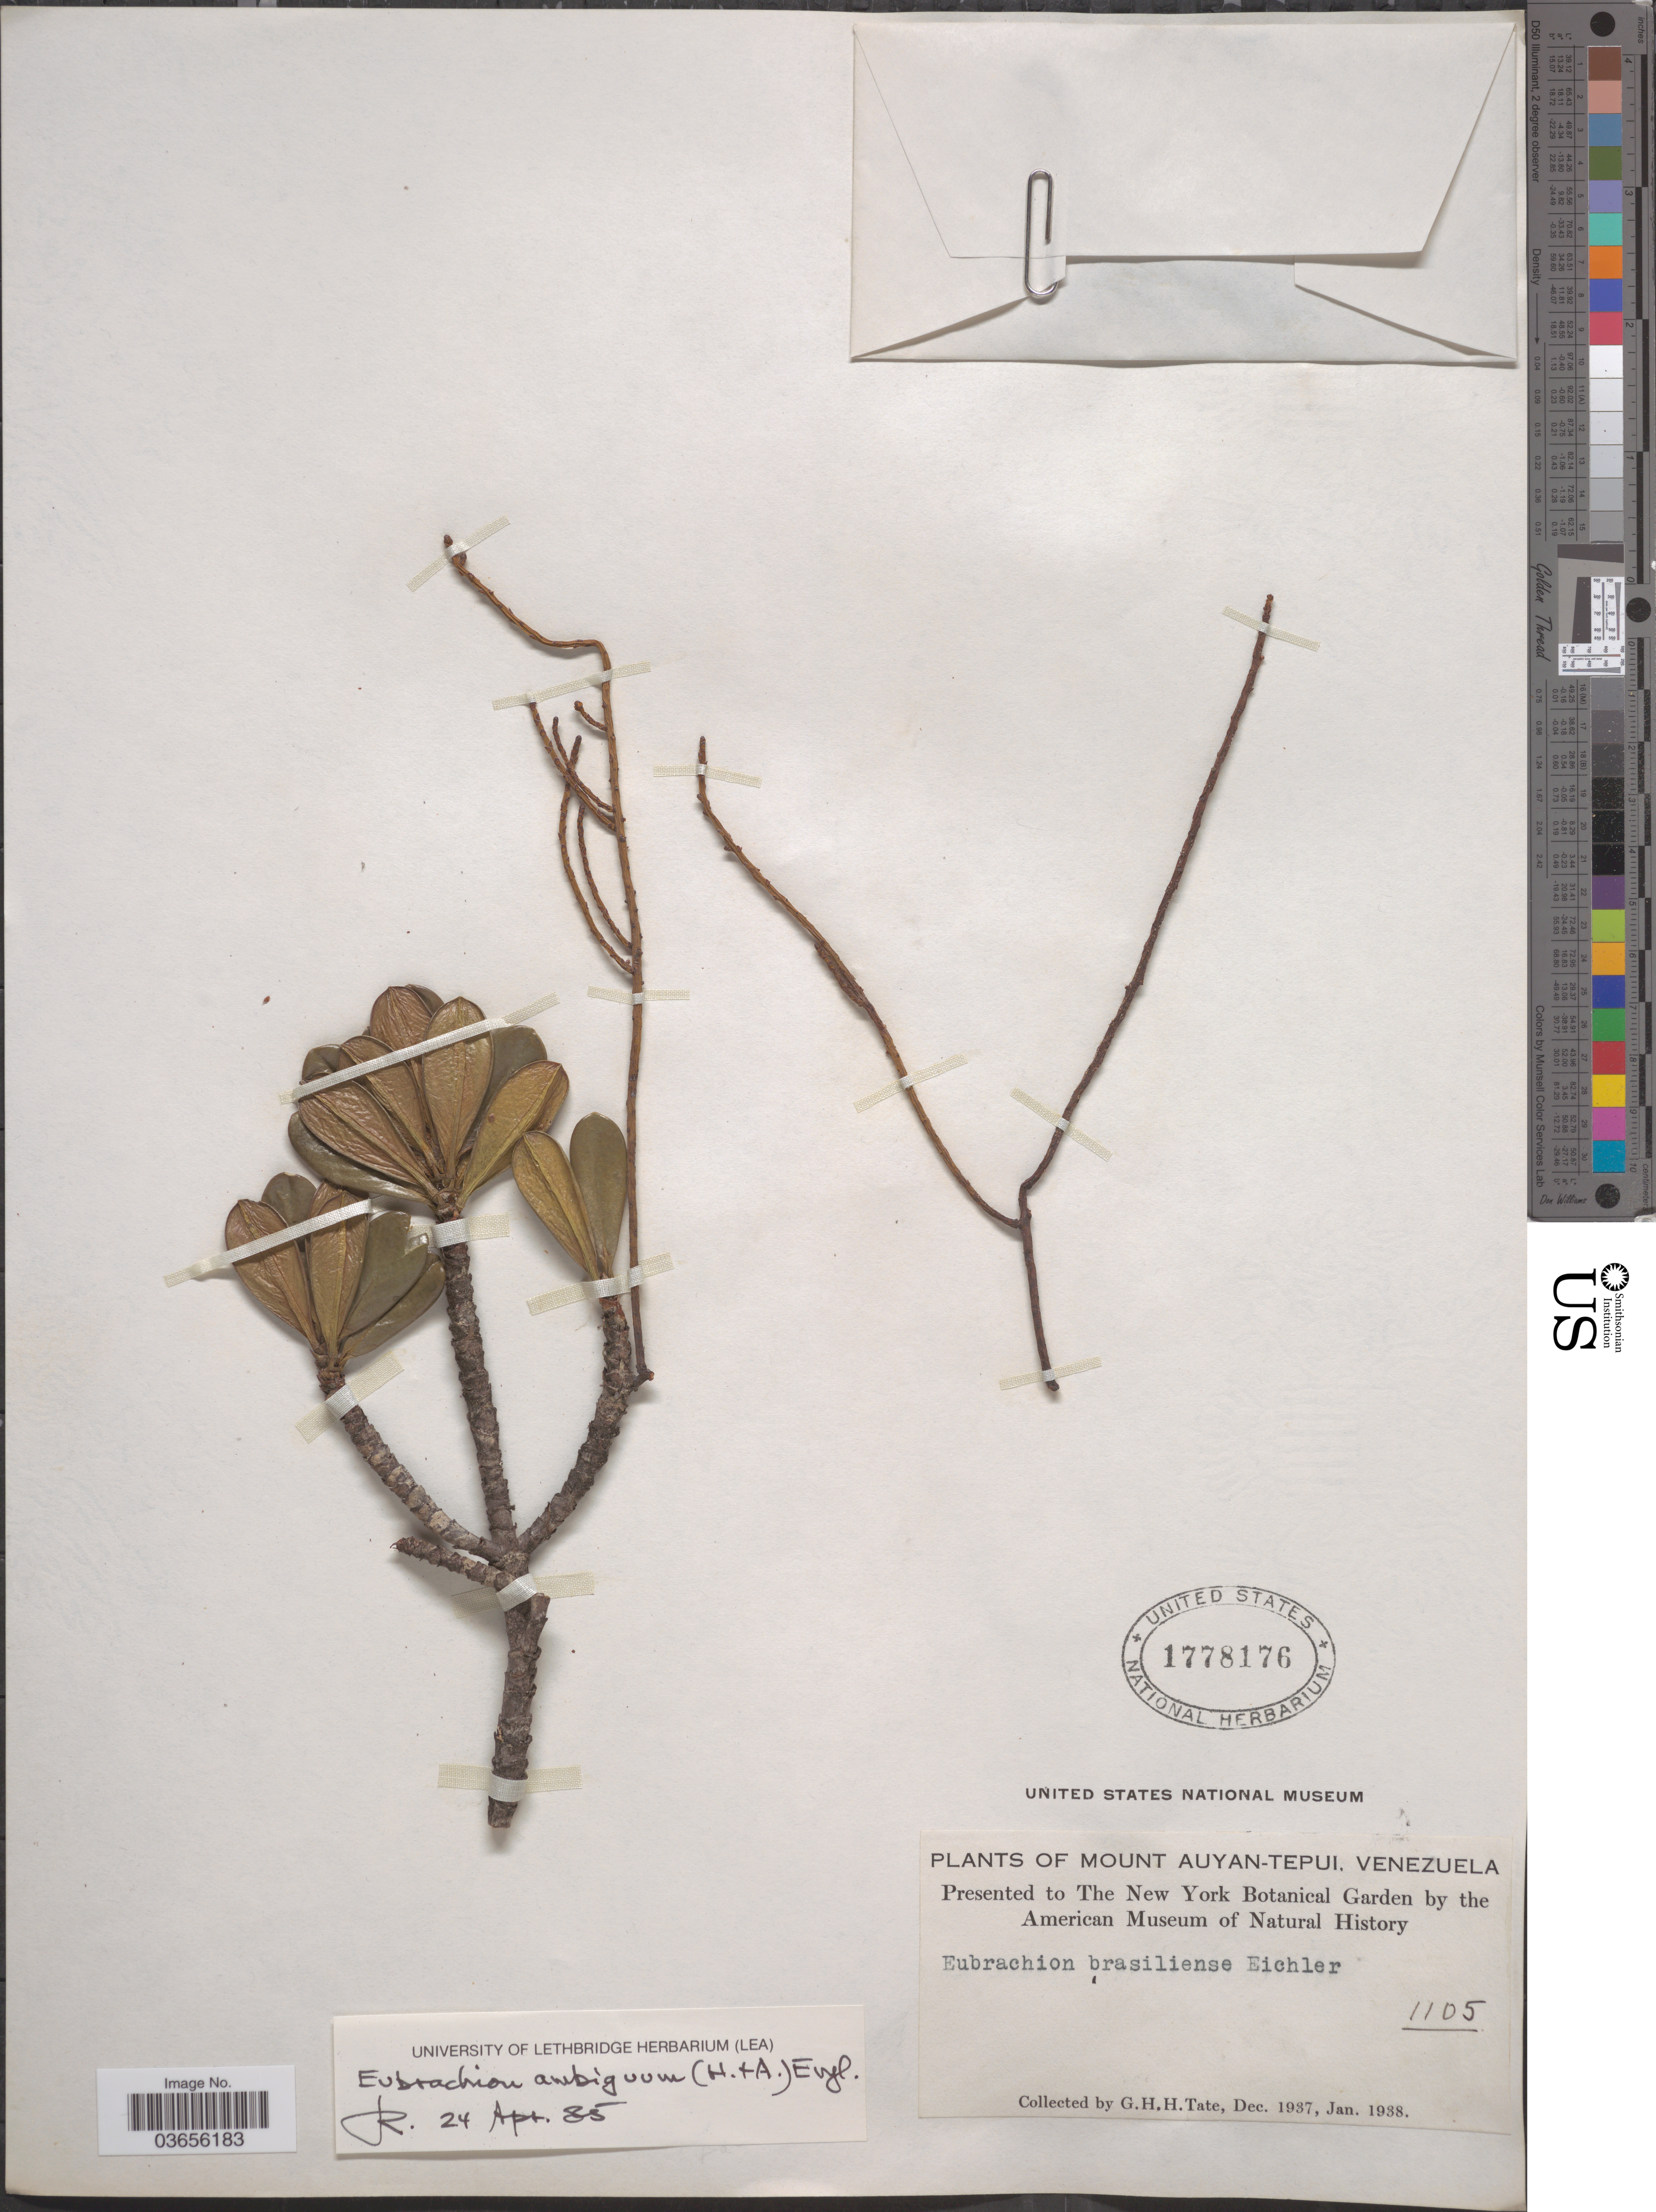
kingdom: Plantae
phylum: Tracheophyta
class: Magnoliopsida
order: Santalales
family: Santalaceae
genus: Eubrachion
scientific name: Eubrachion ambiguum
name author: (Hook. & Arn.) Engl.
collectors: G. H. H.Tate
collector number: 1105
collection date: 1937-12/1938-01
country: Venezuela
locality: Mount Auyan-Tepui.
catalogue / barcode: US 1778176